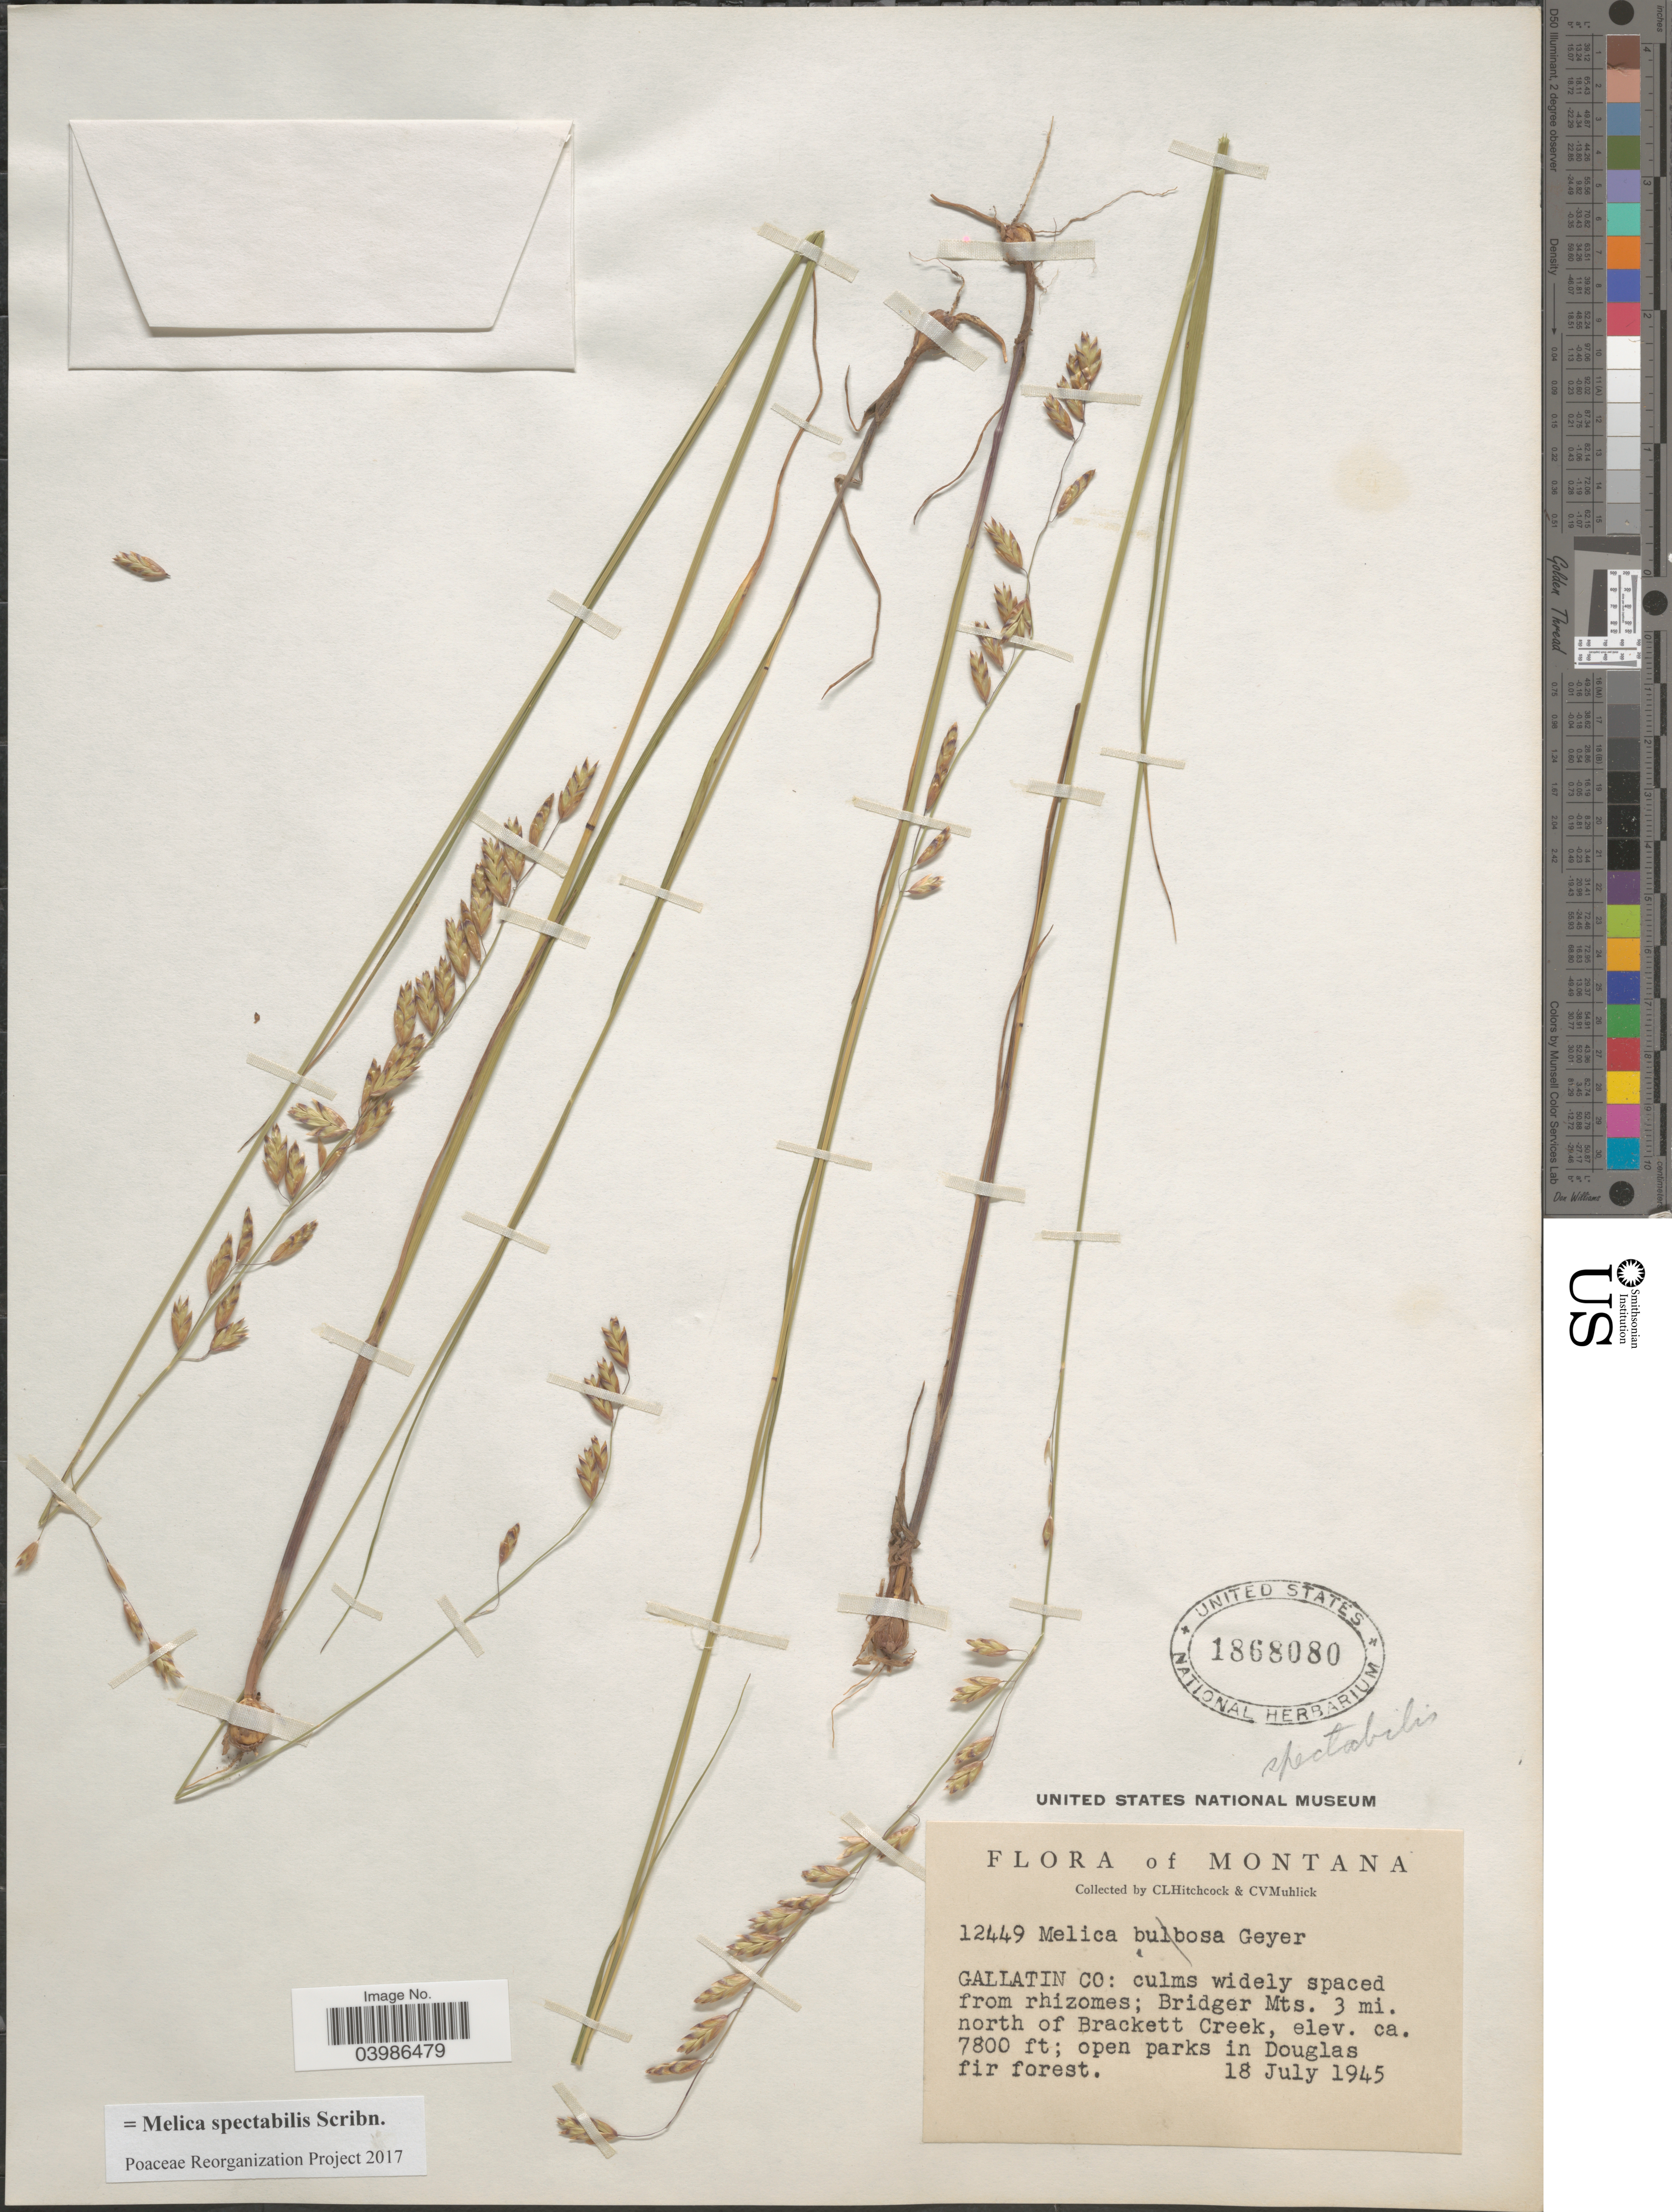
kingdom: Plantae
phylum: Tracheophyta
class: Liliopsida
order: Poales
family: Poaceae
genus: Melica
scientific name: Melica spectabilis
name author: Scribn.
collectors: C. L. Hitchcock & C. V. Muhlick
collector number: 12449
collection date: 1945-07-18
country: United States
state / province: Montana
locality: Gallatin Co.: Bridger Mts. 3 mi. north of Brackett Creek, open parks in Douglas fir forest.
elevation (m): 2377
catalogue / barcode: US 1868080